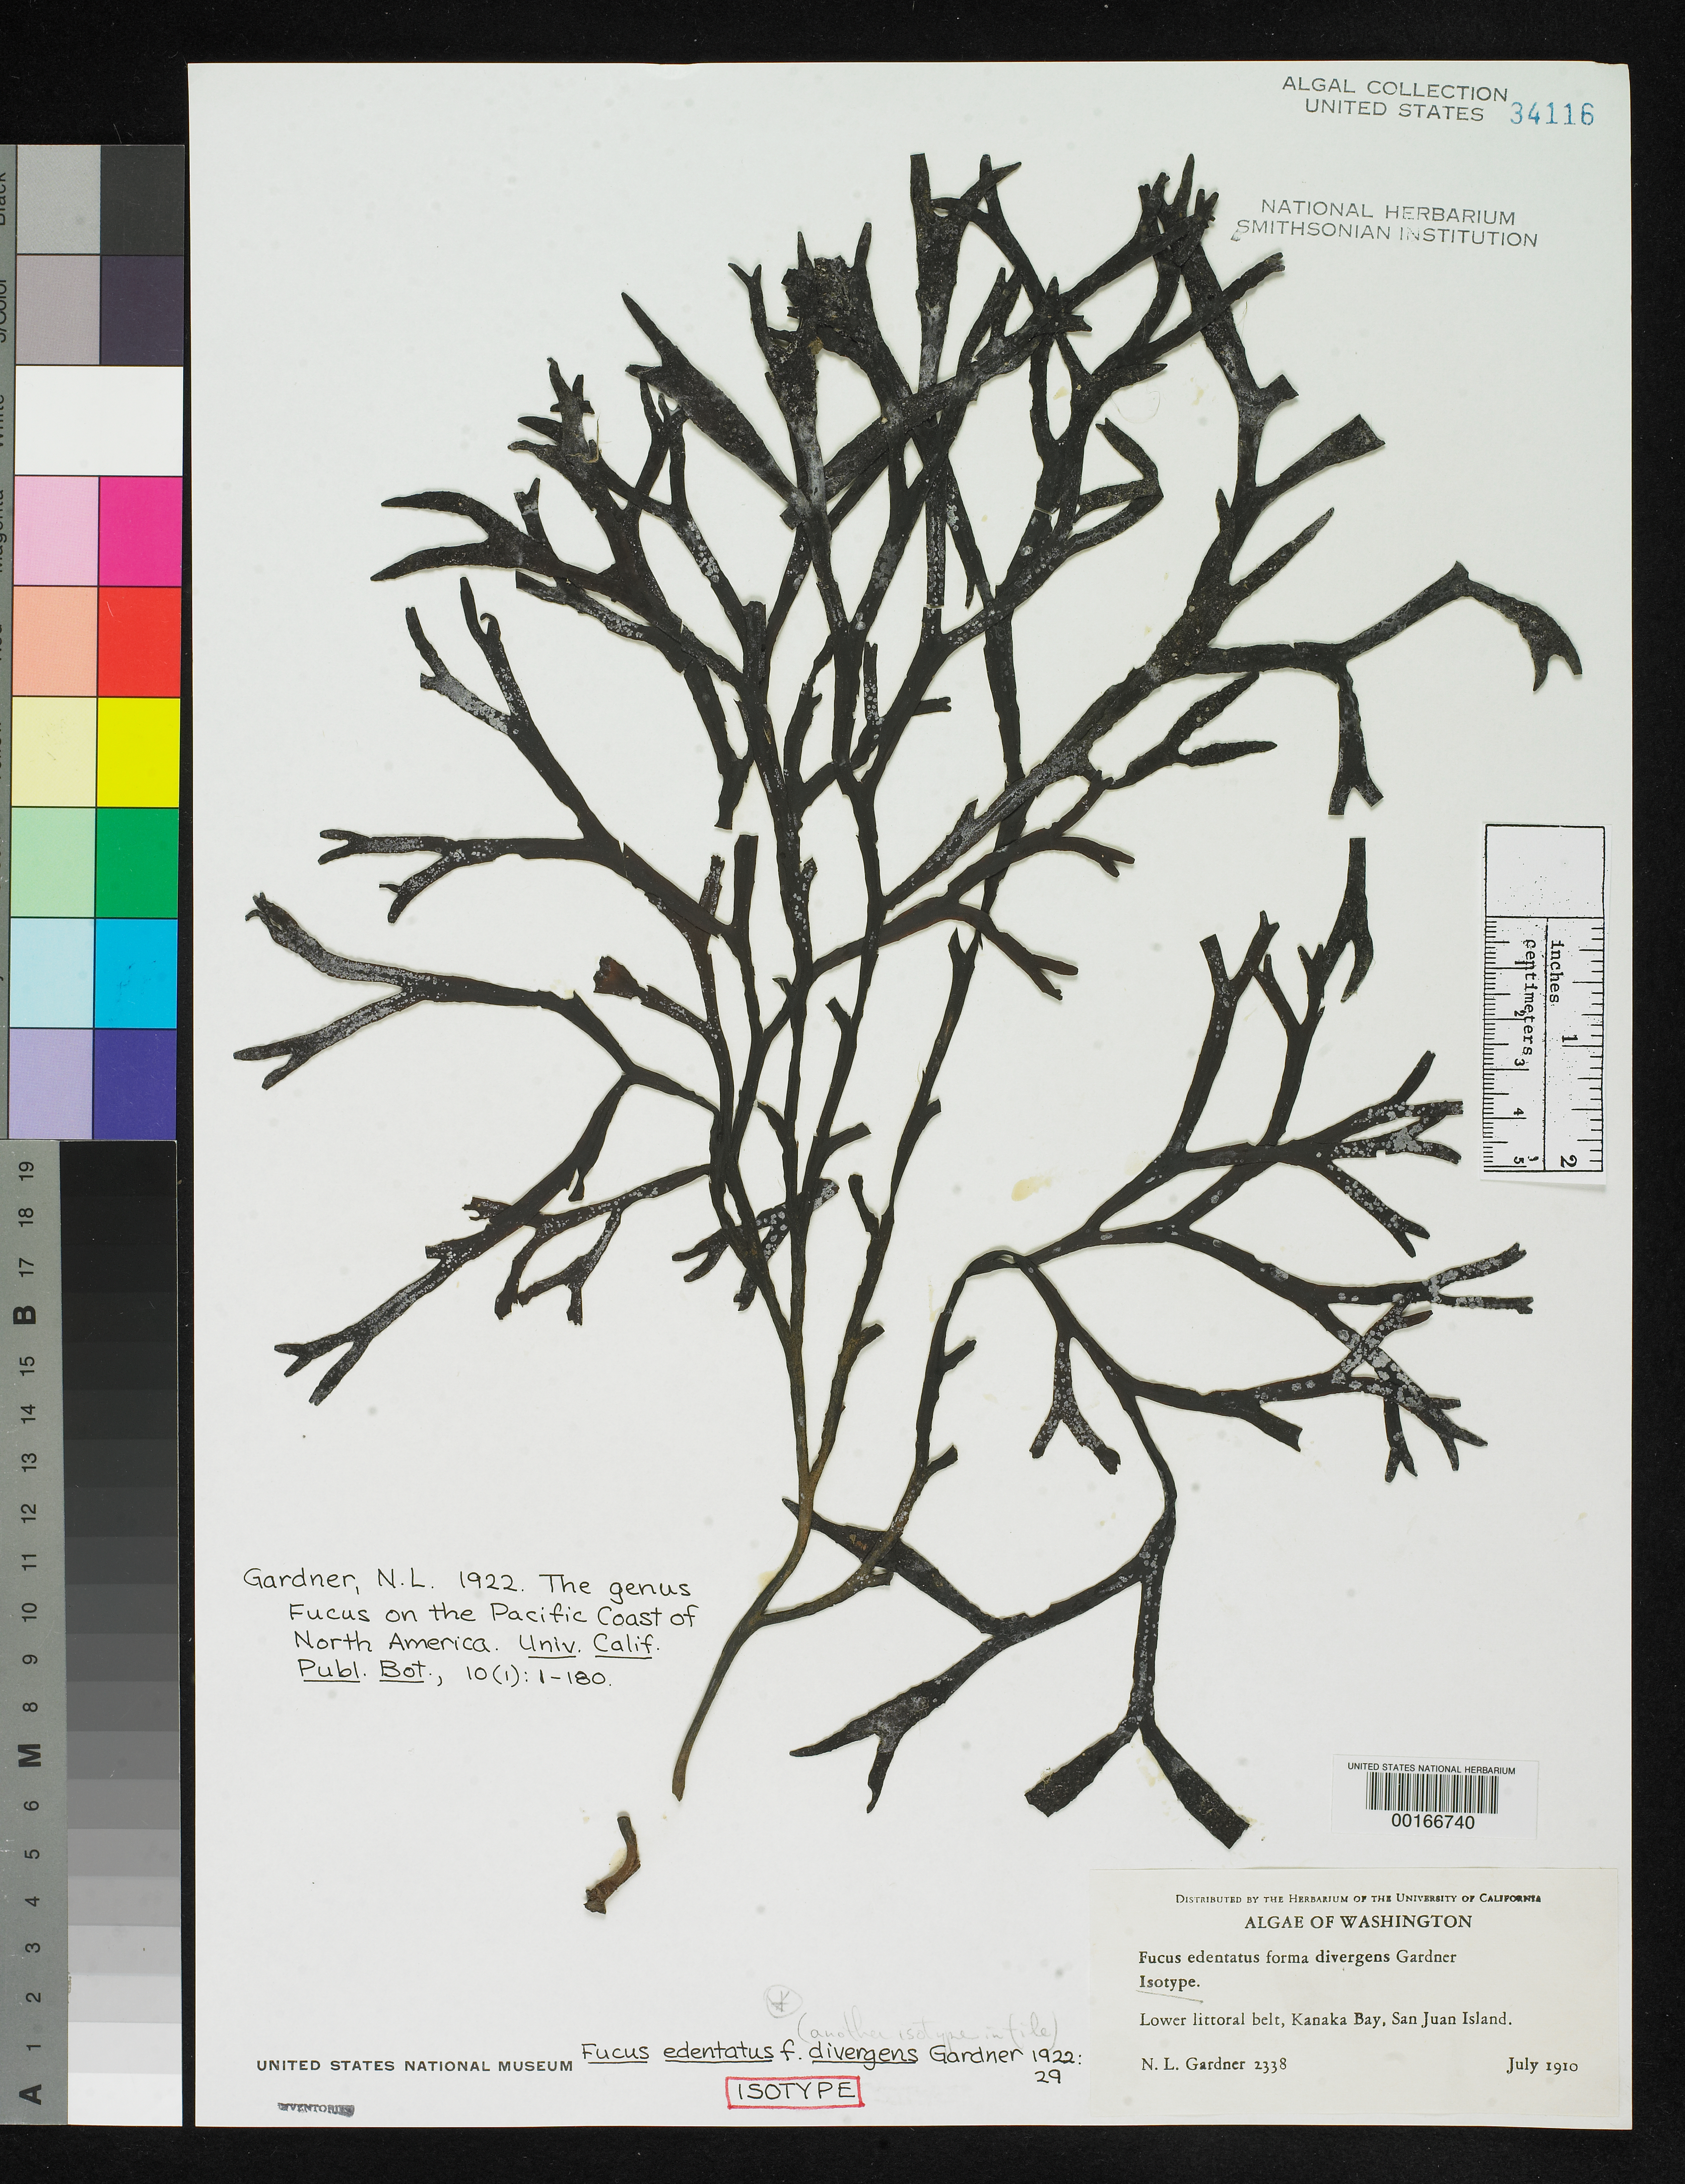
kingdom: Chromista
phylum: Ochrophyta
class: Phaeophyceae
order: Fucales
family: Fucaceae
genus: Fucus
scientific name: Fucus edentatus f. divergens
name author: N.L. Gardner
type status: Isotype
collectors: N. Gardner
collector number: NLG 2338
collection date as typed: Jul 1910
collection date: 1910-07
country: United States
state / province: Washington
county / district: San Juan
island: San Juan Island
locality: Kanaka Bay.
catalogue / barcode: US 34116